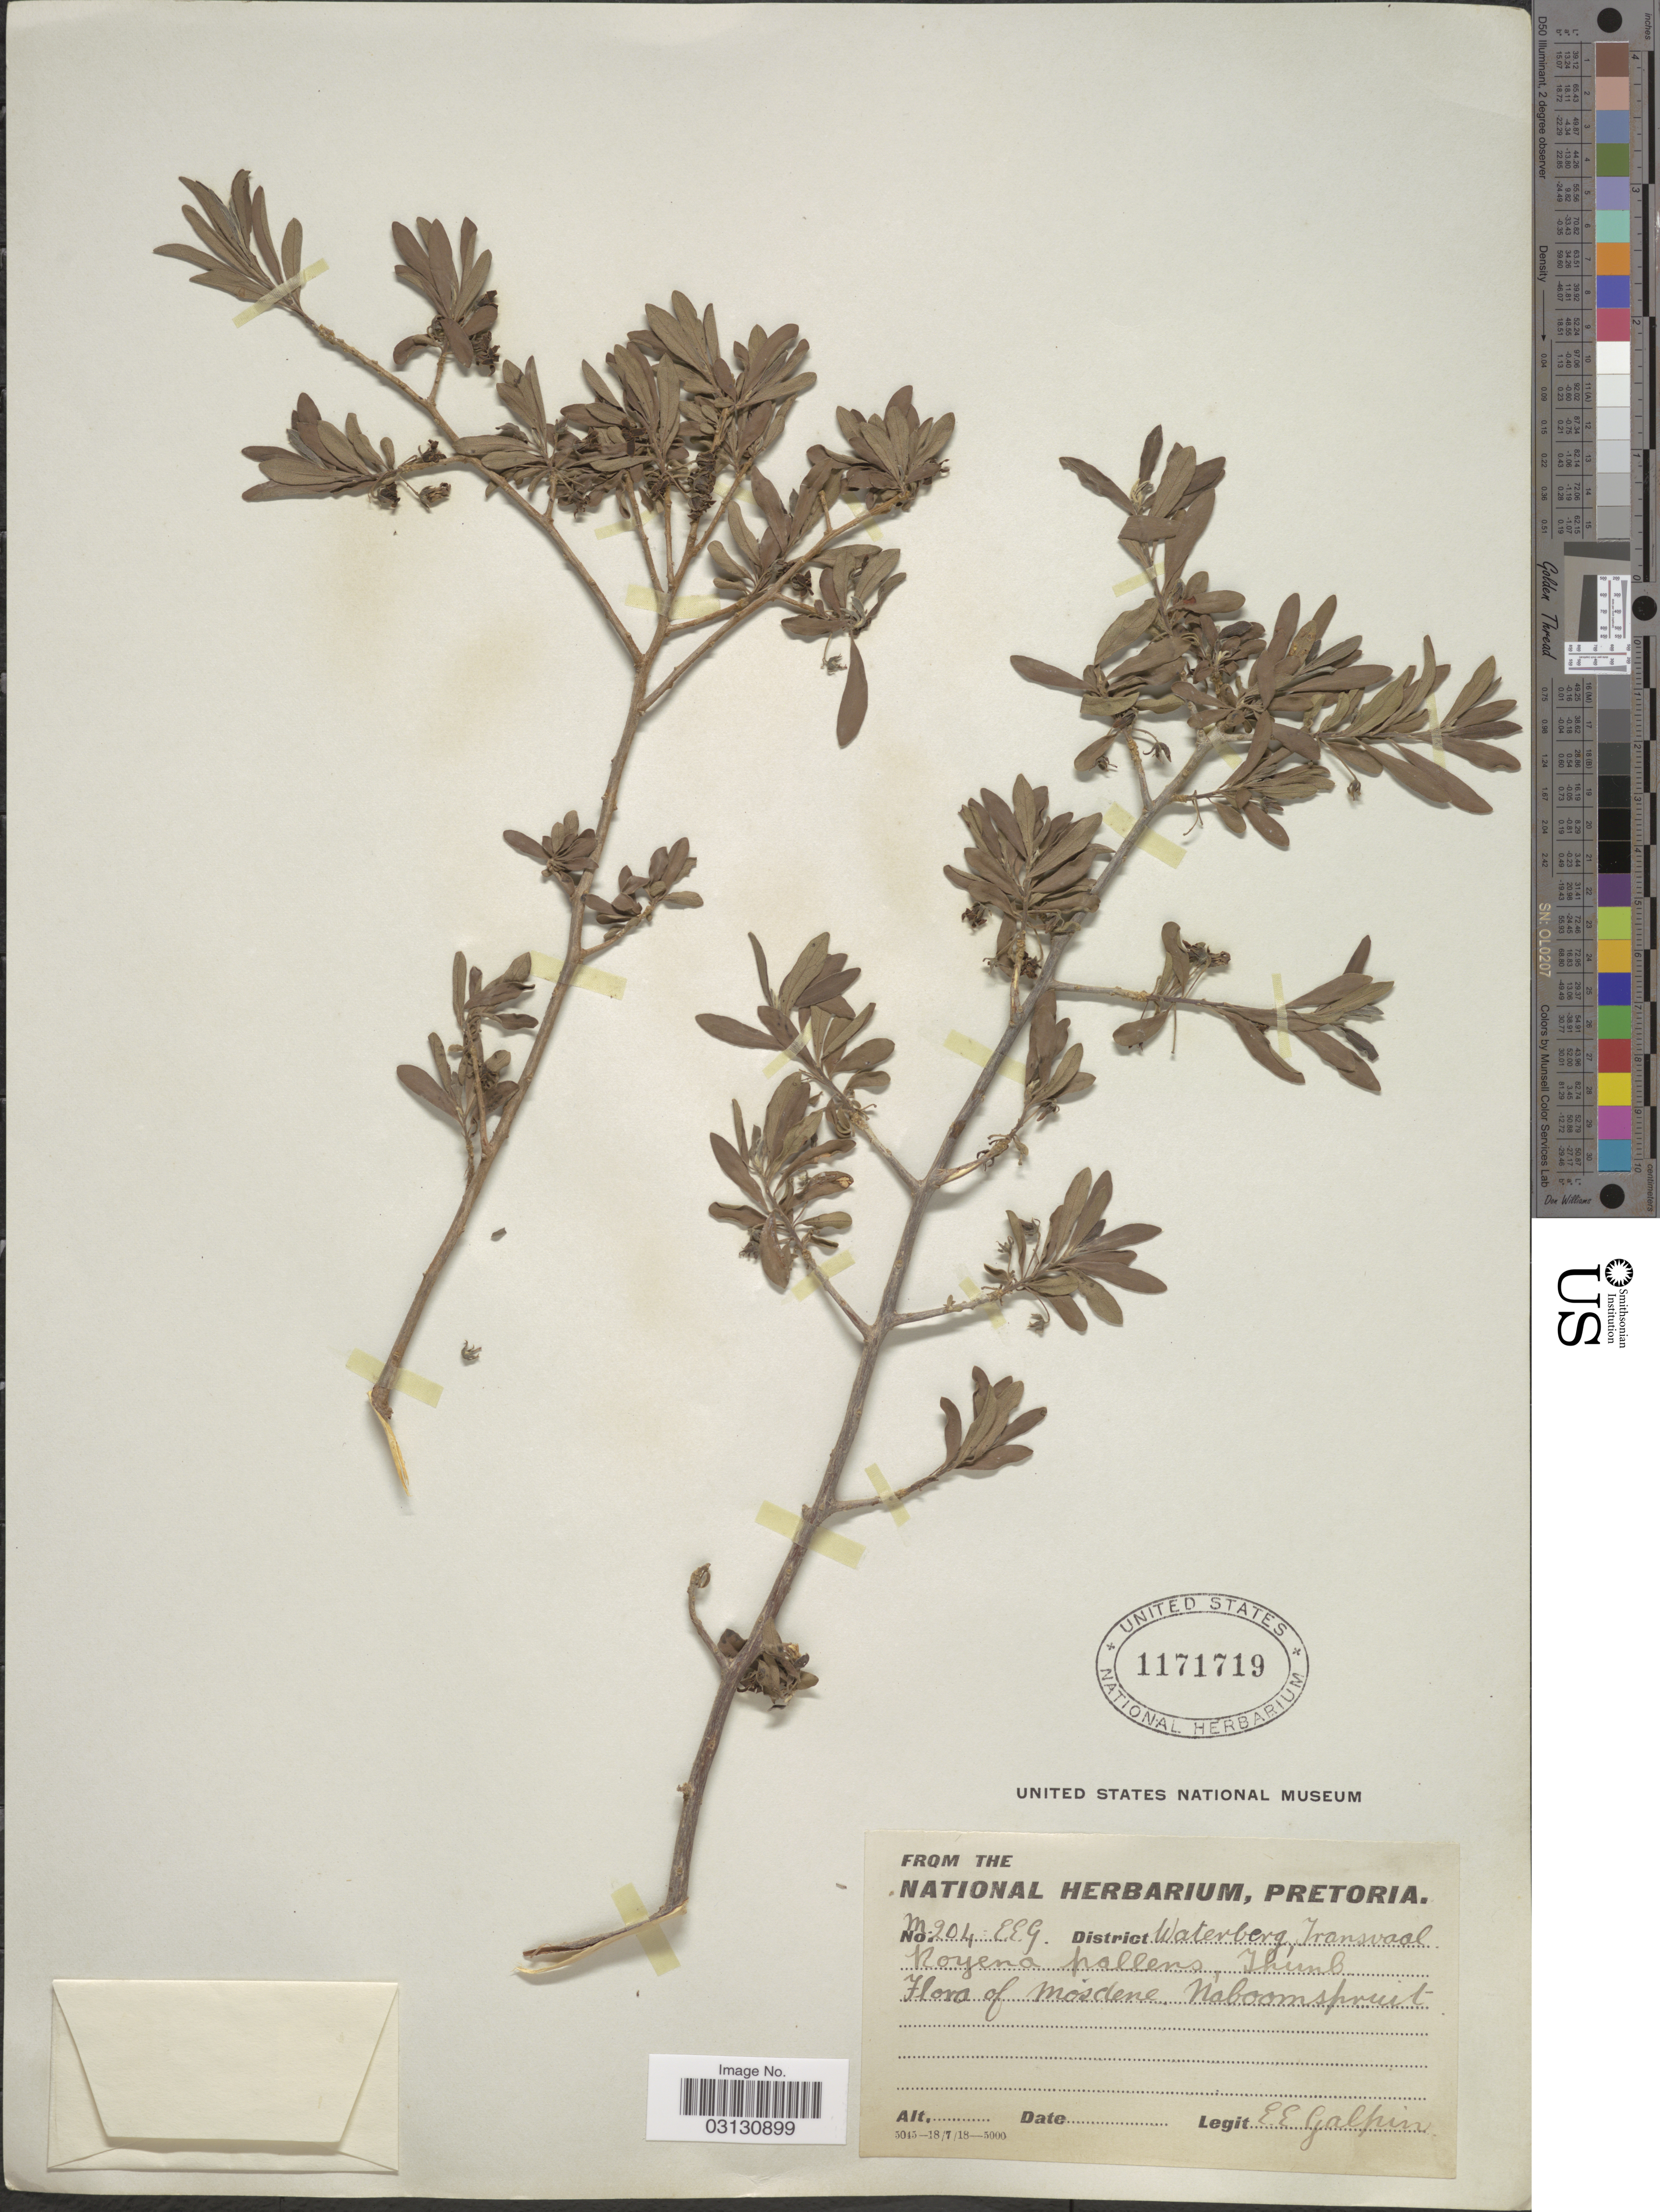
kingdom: Plantae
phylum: Tracheophyta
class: Magnoliopsida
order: Ericales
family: Ebenaceae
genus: Royena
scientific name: Royena pallens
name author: Thunb.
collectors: E. Galpin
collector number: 204EEG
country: South Africa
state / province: Limpopo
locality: District Waterberg, Transvaal. Mosdene. Naboomspruit.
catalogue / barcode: US 1171719